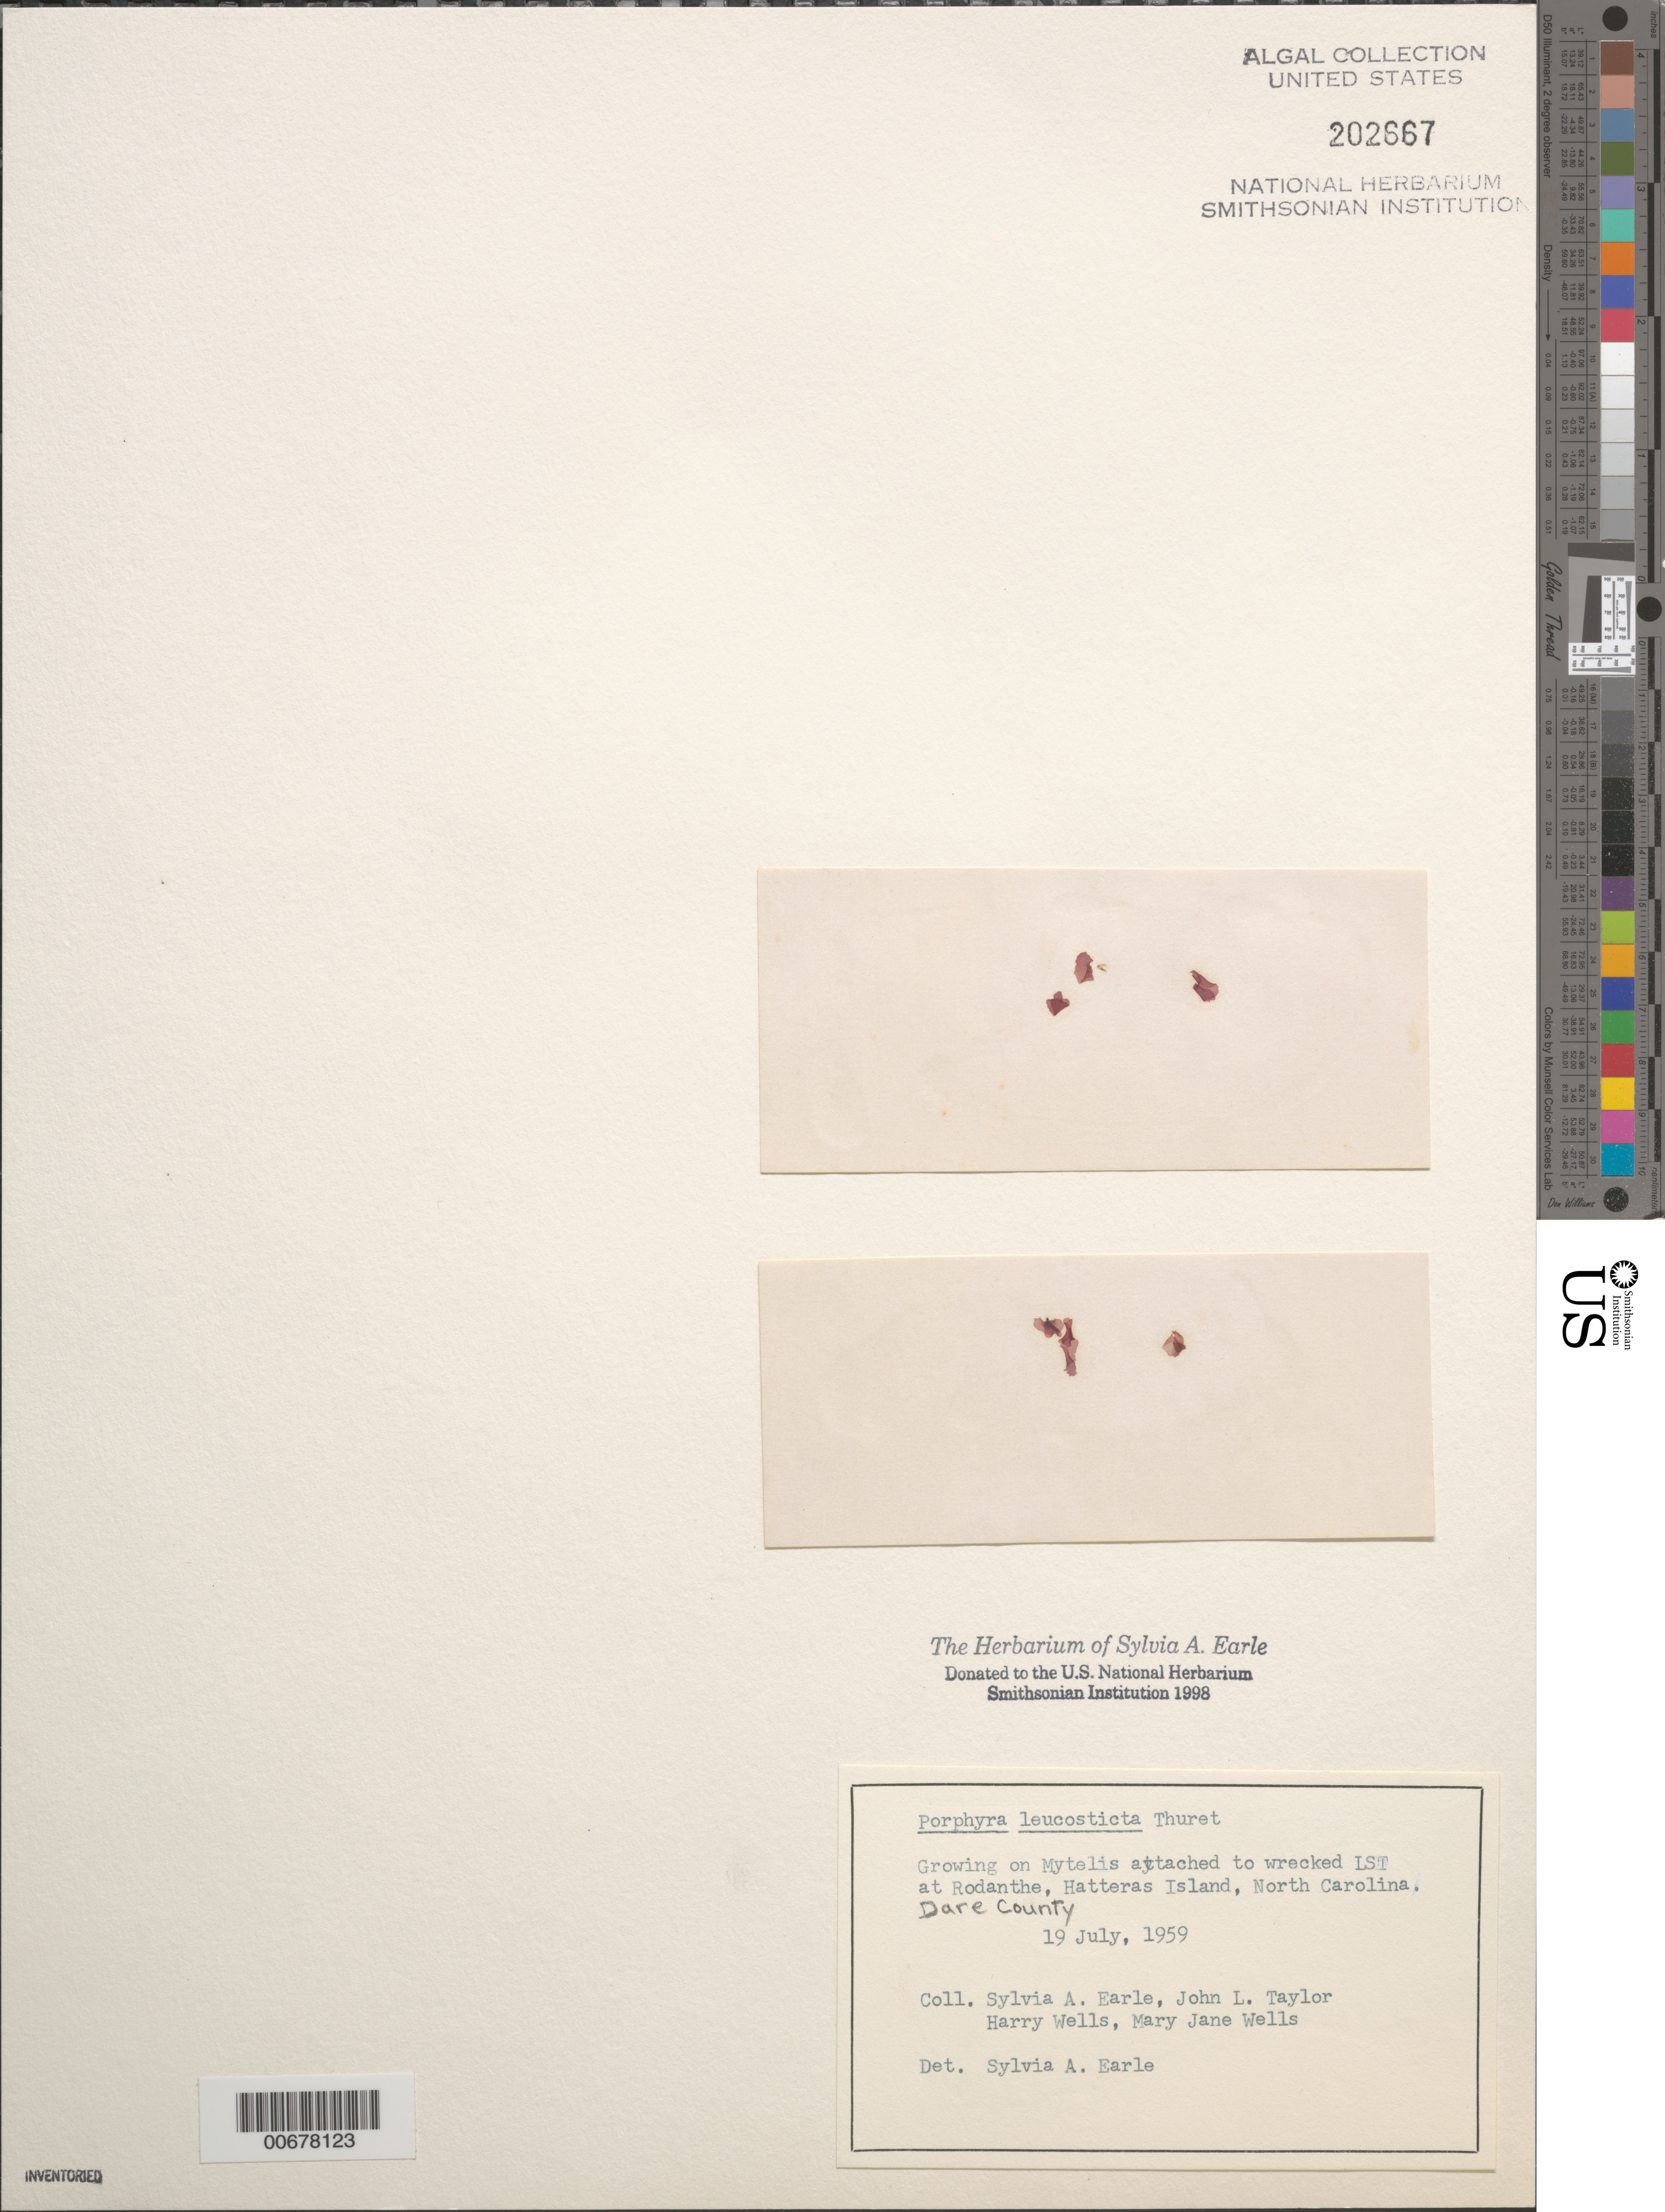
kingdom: Plantae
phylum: Rhodophyta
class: Bangiophyceae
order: Bangiales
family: Bangiaceae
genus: Pyropia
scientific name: Pyropia leucosticta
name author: (Thuret) Neefus & J. Brodie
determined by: Algae name updating Project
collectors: S. A. Earle, J. L. Taylor, H. Wells & M. Wells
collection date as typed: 19 Jul 1959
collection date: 1959-07-19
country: United States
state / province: North Carolina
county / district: Dare County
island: Hatteras Island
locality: Rodanthe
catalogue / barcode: US 202667